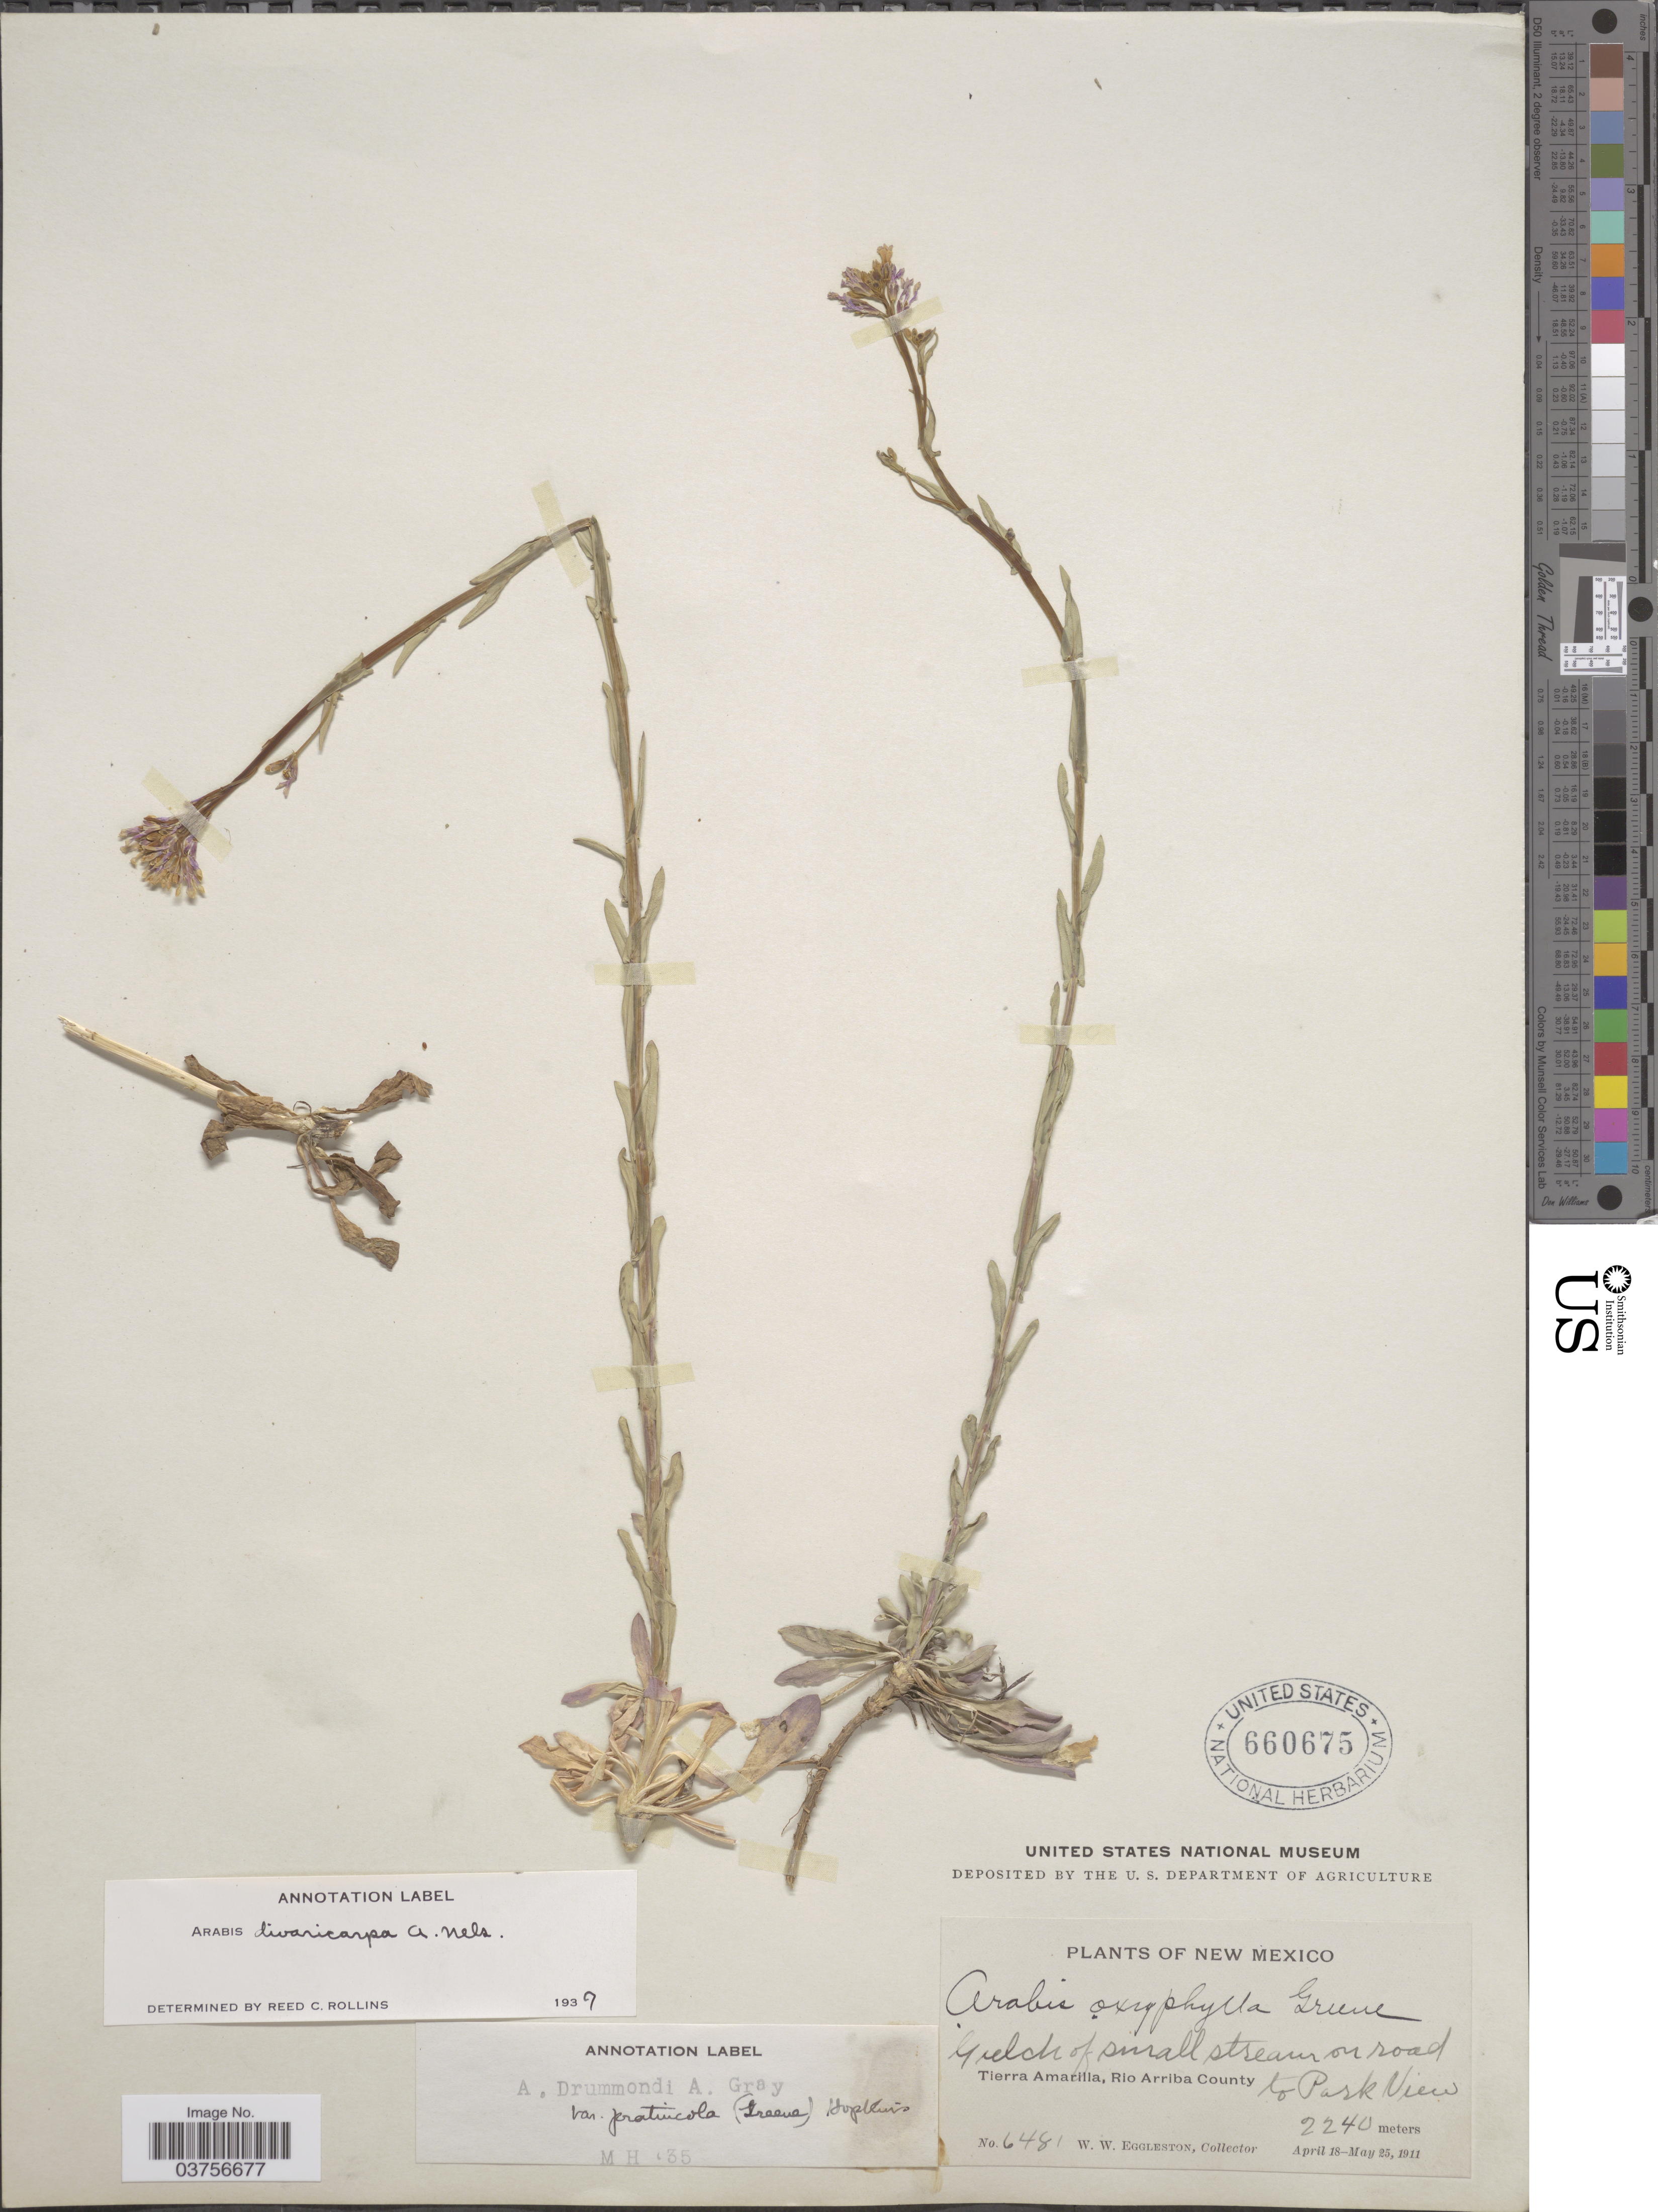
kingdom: Plantae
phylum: Tracheophyta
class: Magnoliopsida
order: Brassicales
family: Brassicaceae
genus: Arabis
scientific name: Arabis divaricarpa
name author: A. Nelson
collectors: W. W. Eggleston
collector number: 6481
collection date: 1911-04-18/1911-05-25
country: United States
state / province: New Mexico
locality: Gulch of small stream on road to Park View. Tierra Amarilla, Rio Arriba County.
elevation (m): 2240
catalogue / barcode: US 660675